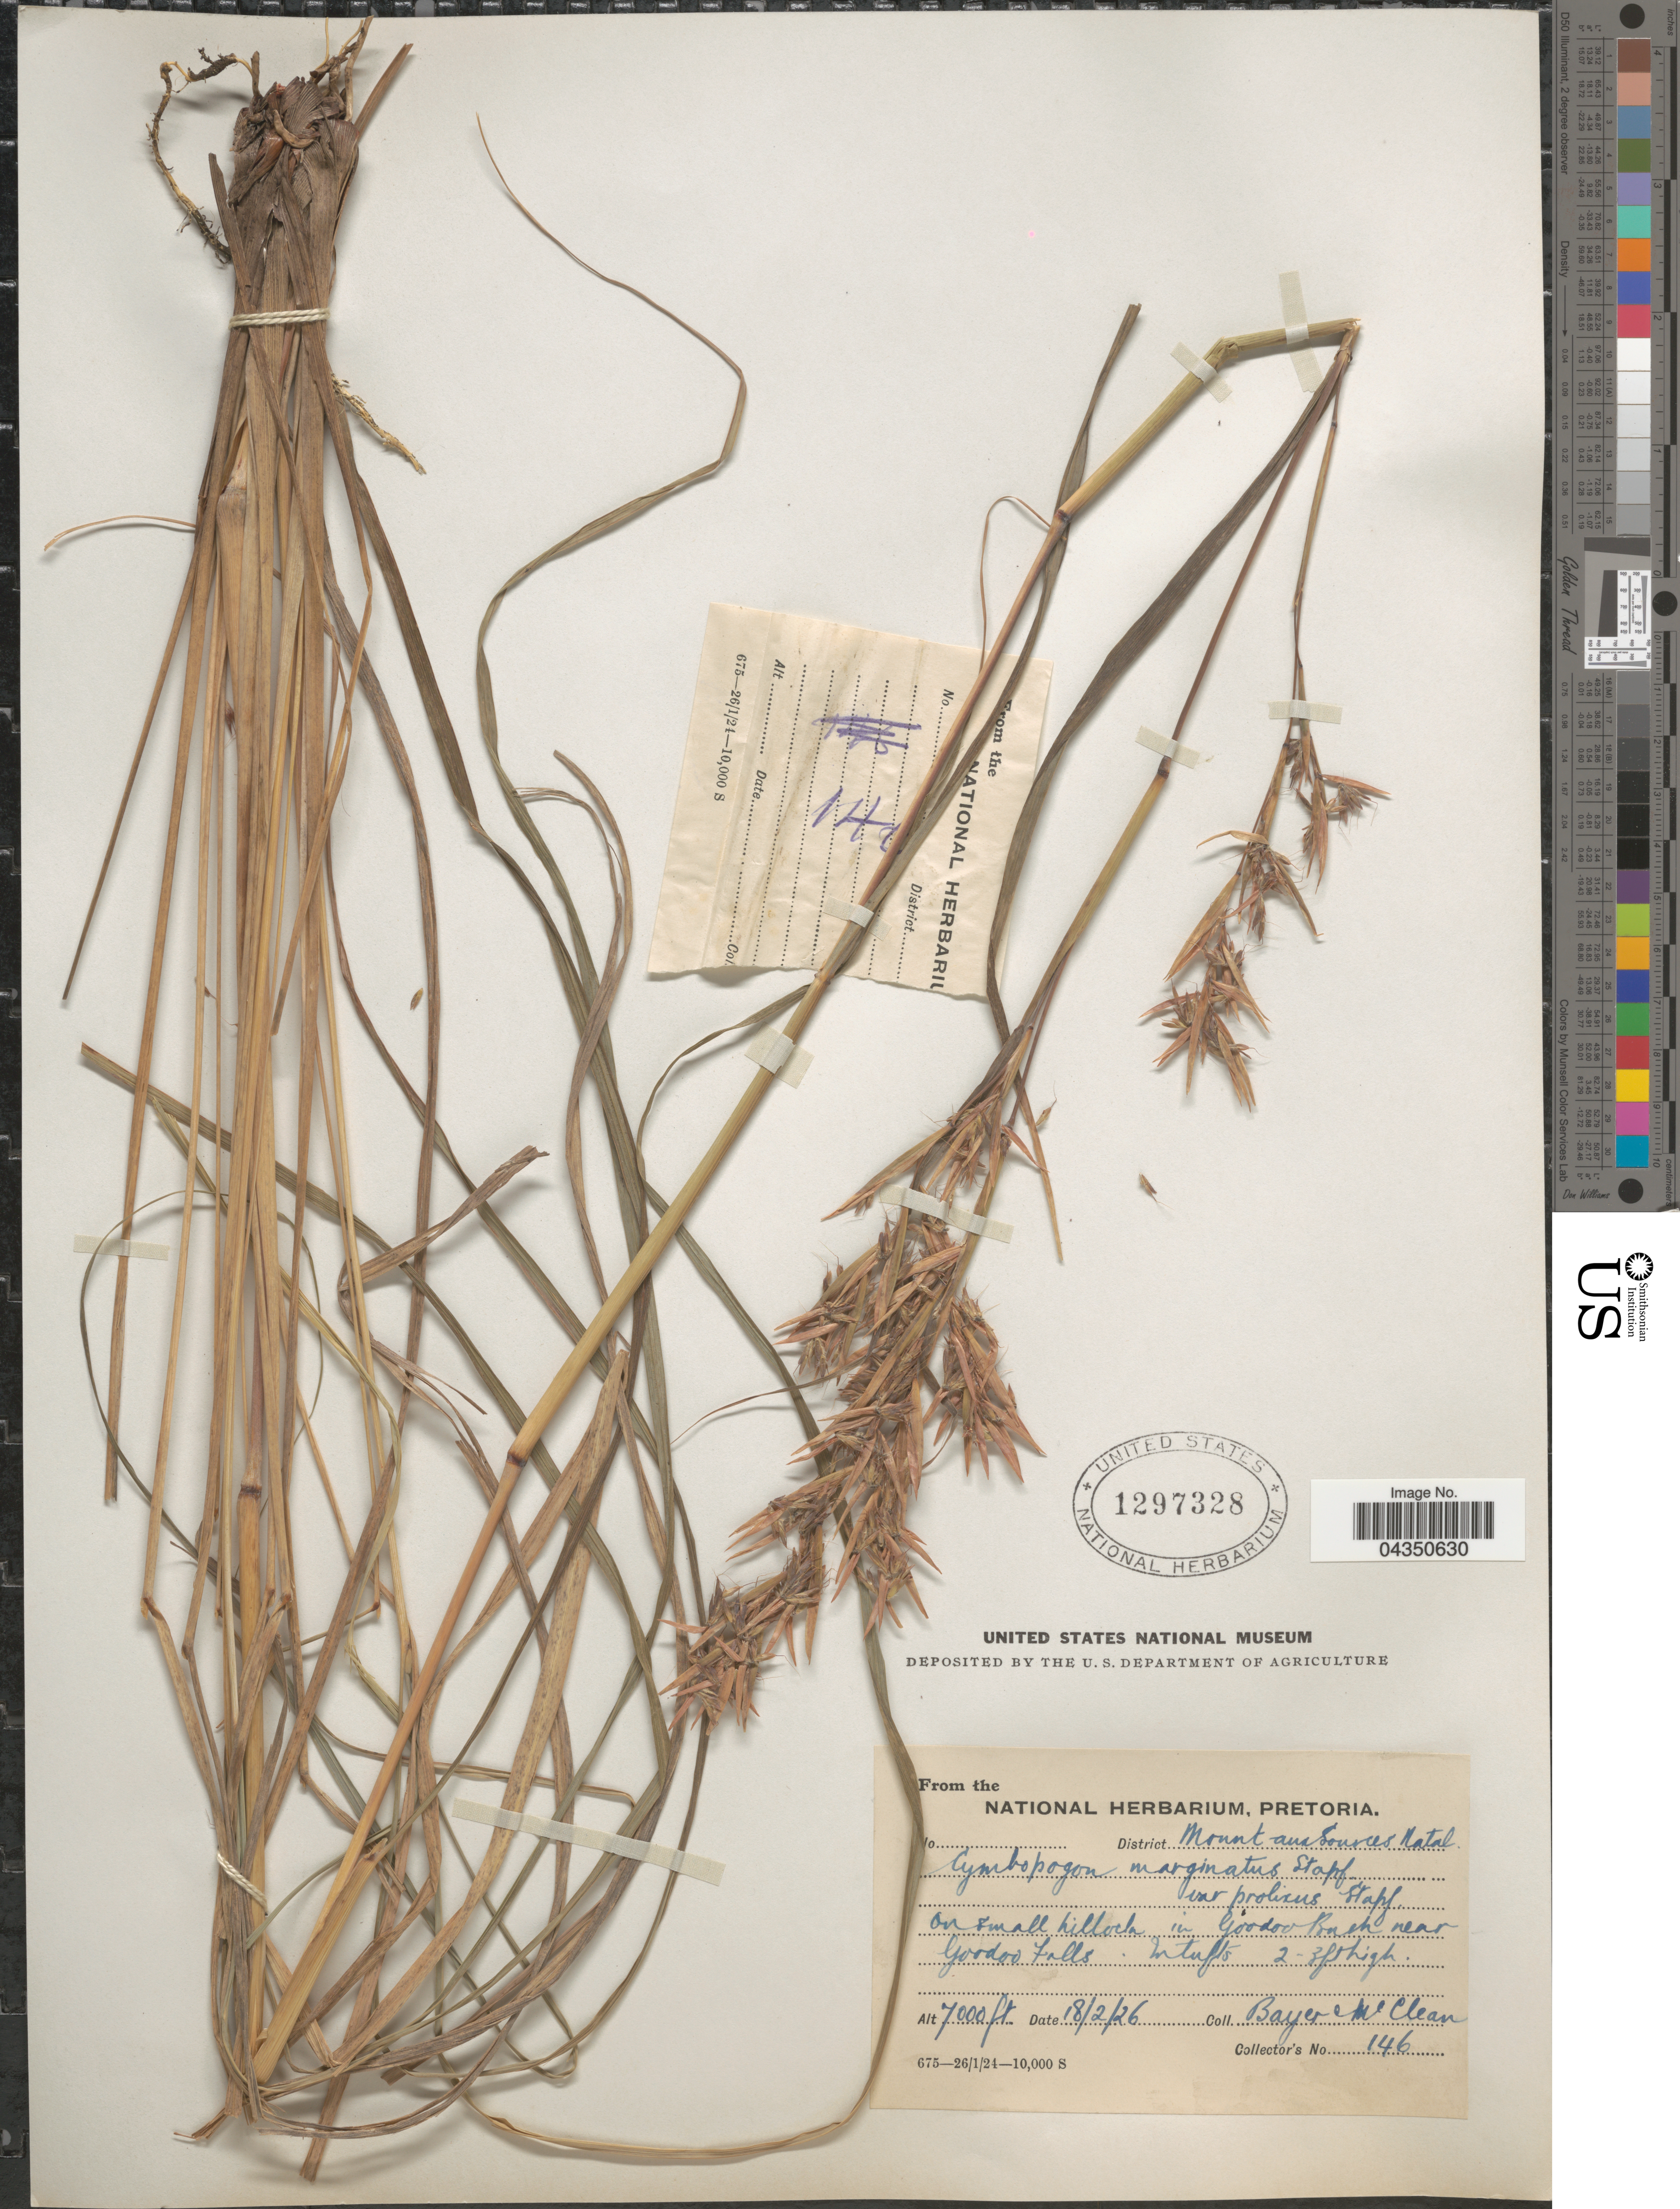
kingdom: Plantae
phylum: Tracheophyta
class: Liliopsida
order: Poales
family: Poaceae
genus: Cymbopogon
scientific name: Cymbopogon nardus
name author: (L.) Rendle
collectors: Bayer & McClean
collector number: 146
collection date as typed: Transcribed d/m/y: 18/2/26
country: South Africa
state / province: KwaZulu-Natal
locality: District Mount aux Sources Natal. On small hillock in Goodoo Bush [interpreted] near Goodoo Falls.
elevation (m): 2134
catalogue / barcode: US 1297328